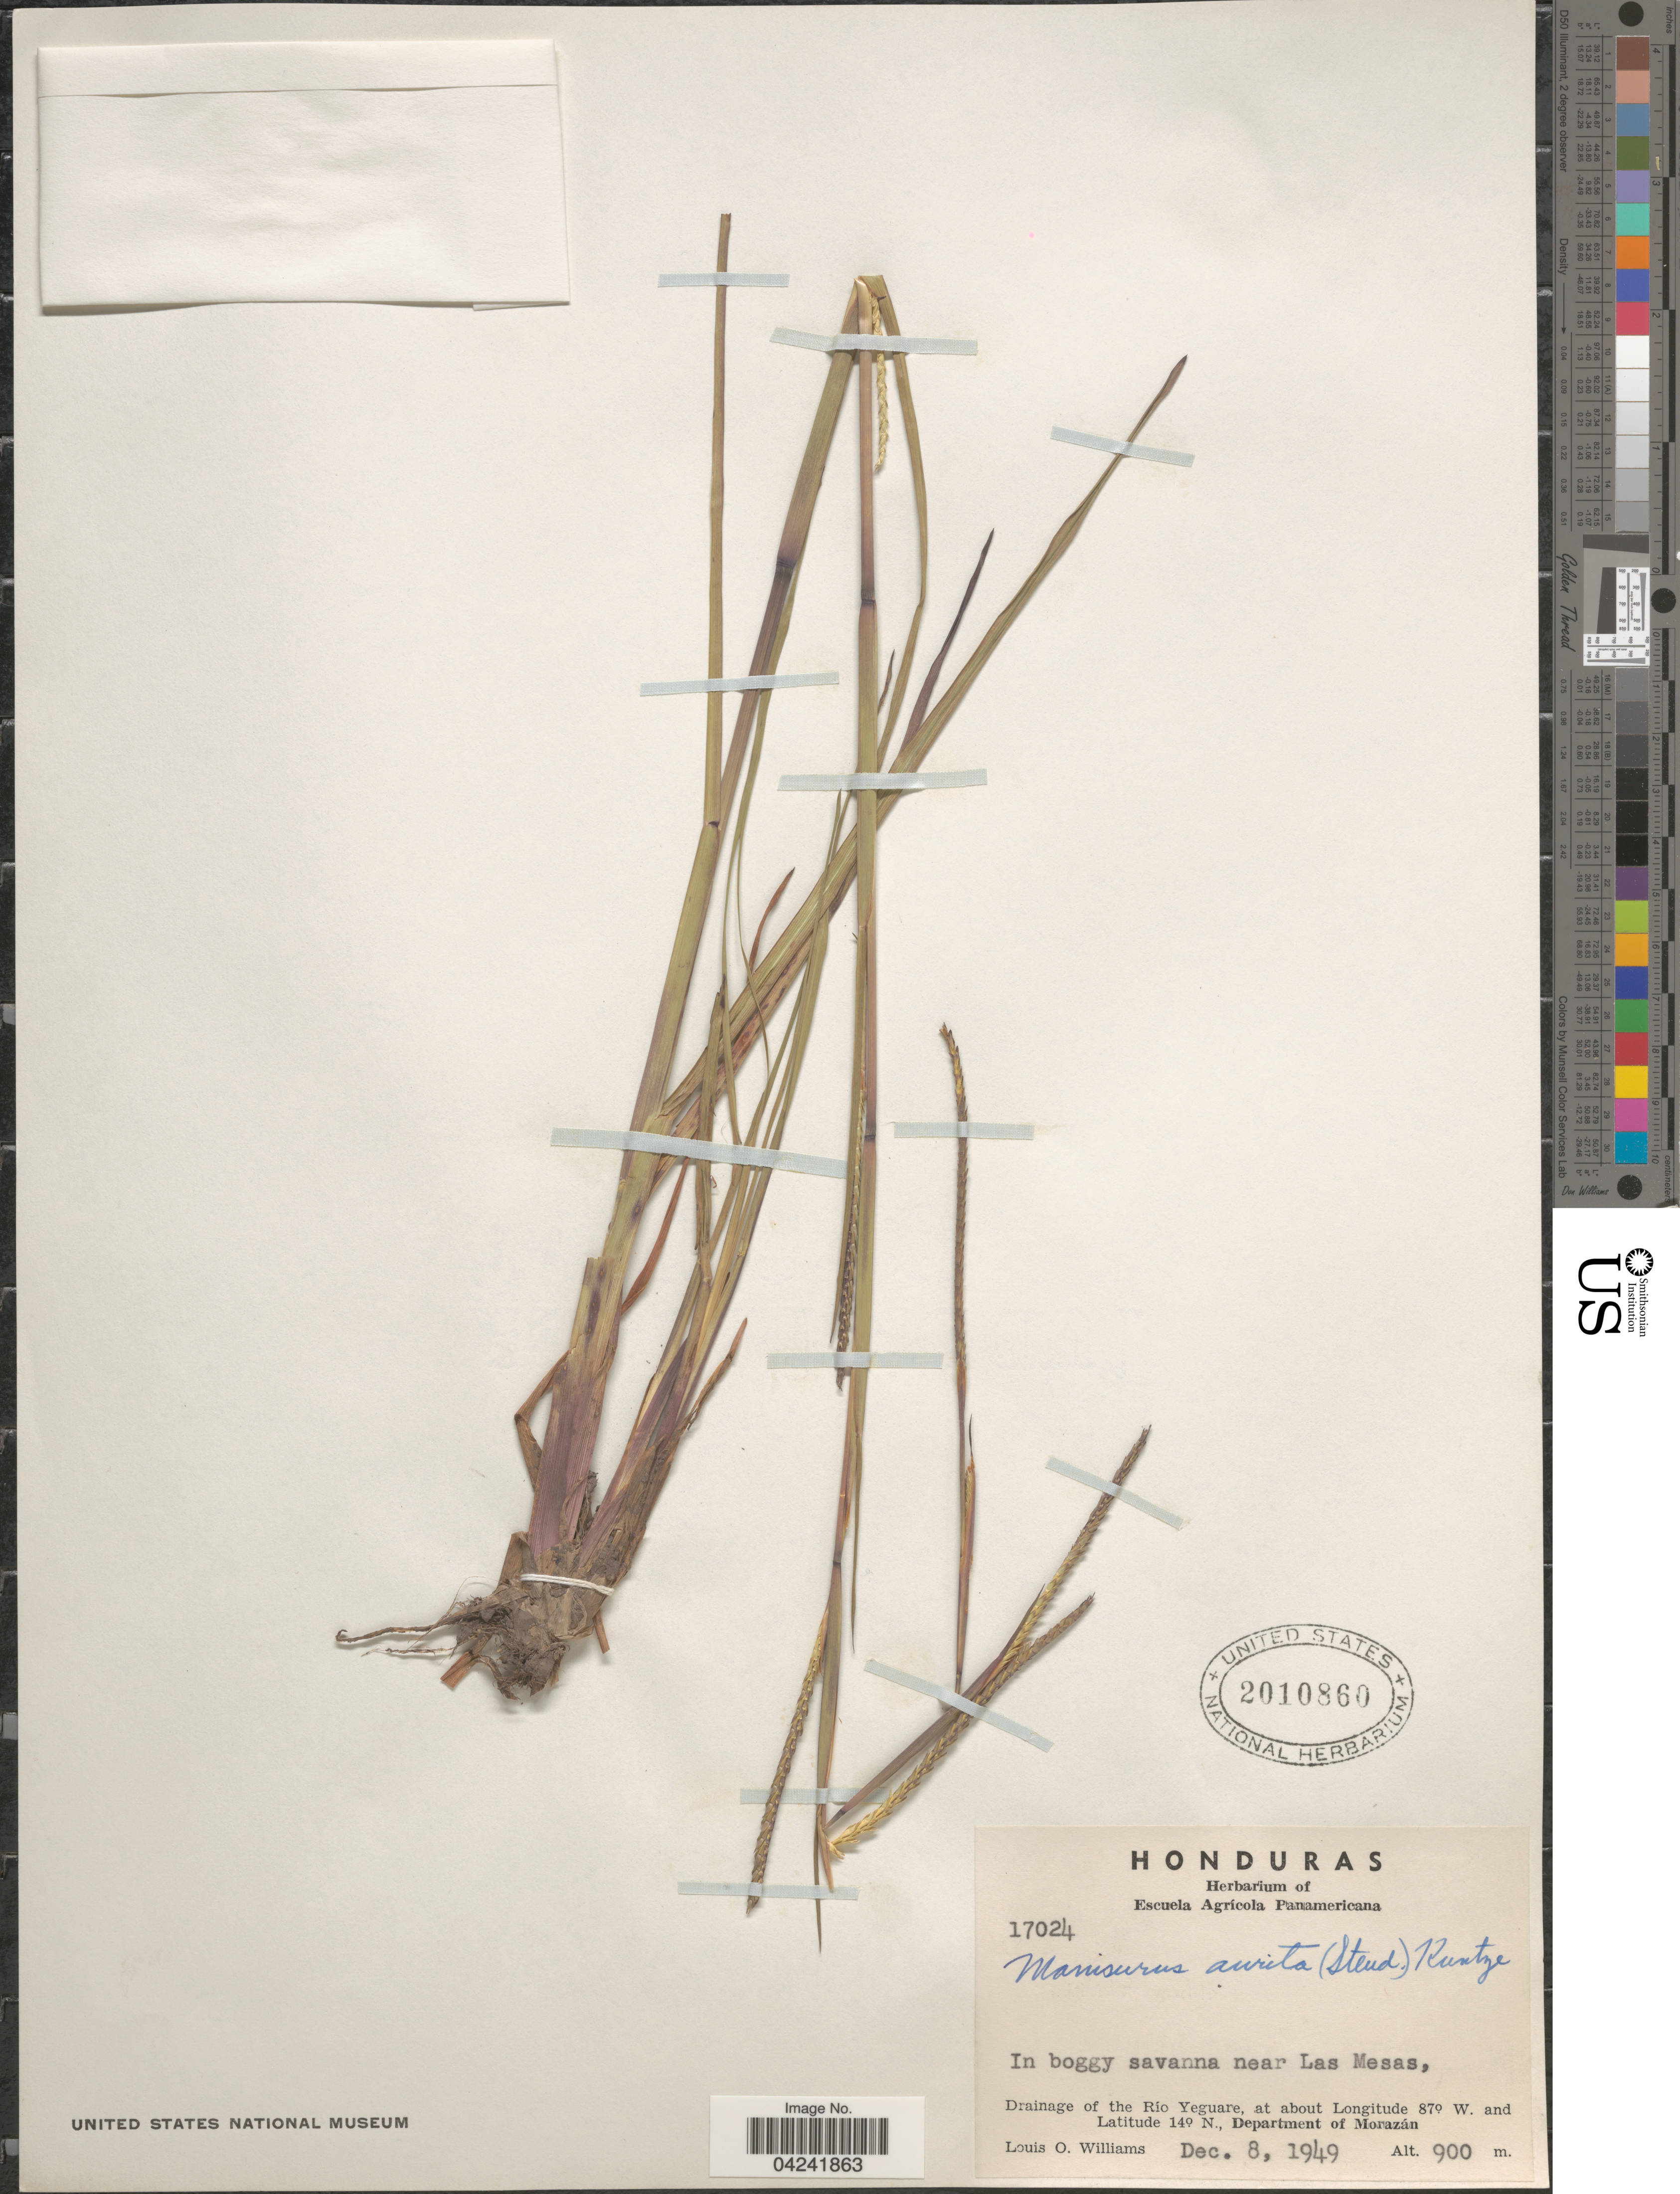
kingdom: Plantae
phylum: Tracheophyta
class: Liliopsida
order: Poales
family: Poaceae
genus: Mnesithea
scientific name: Mnesithea aurita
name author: (Steud.) de Koning & Sosef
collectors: L. O. Williams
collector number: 17024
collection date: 1949-12-08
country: Honduras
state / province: Fco. Morazán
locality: In boggy savanna near Las Mesas, Drainage of the Río Yeguare, Department of Morazán.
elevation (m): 900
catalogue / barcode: US 2010860